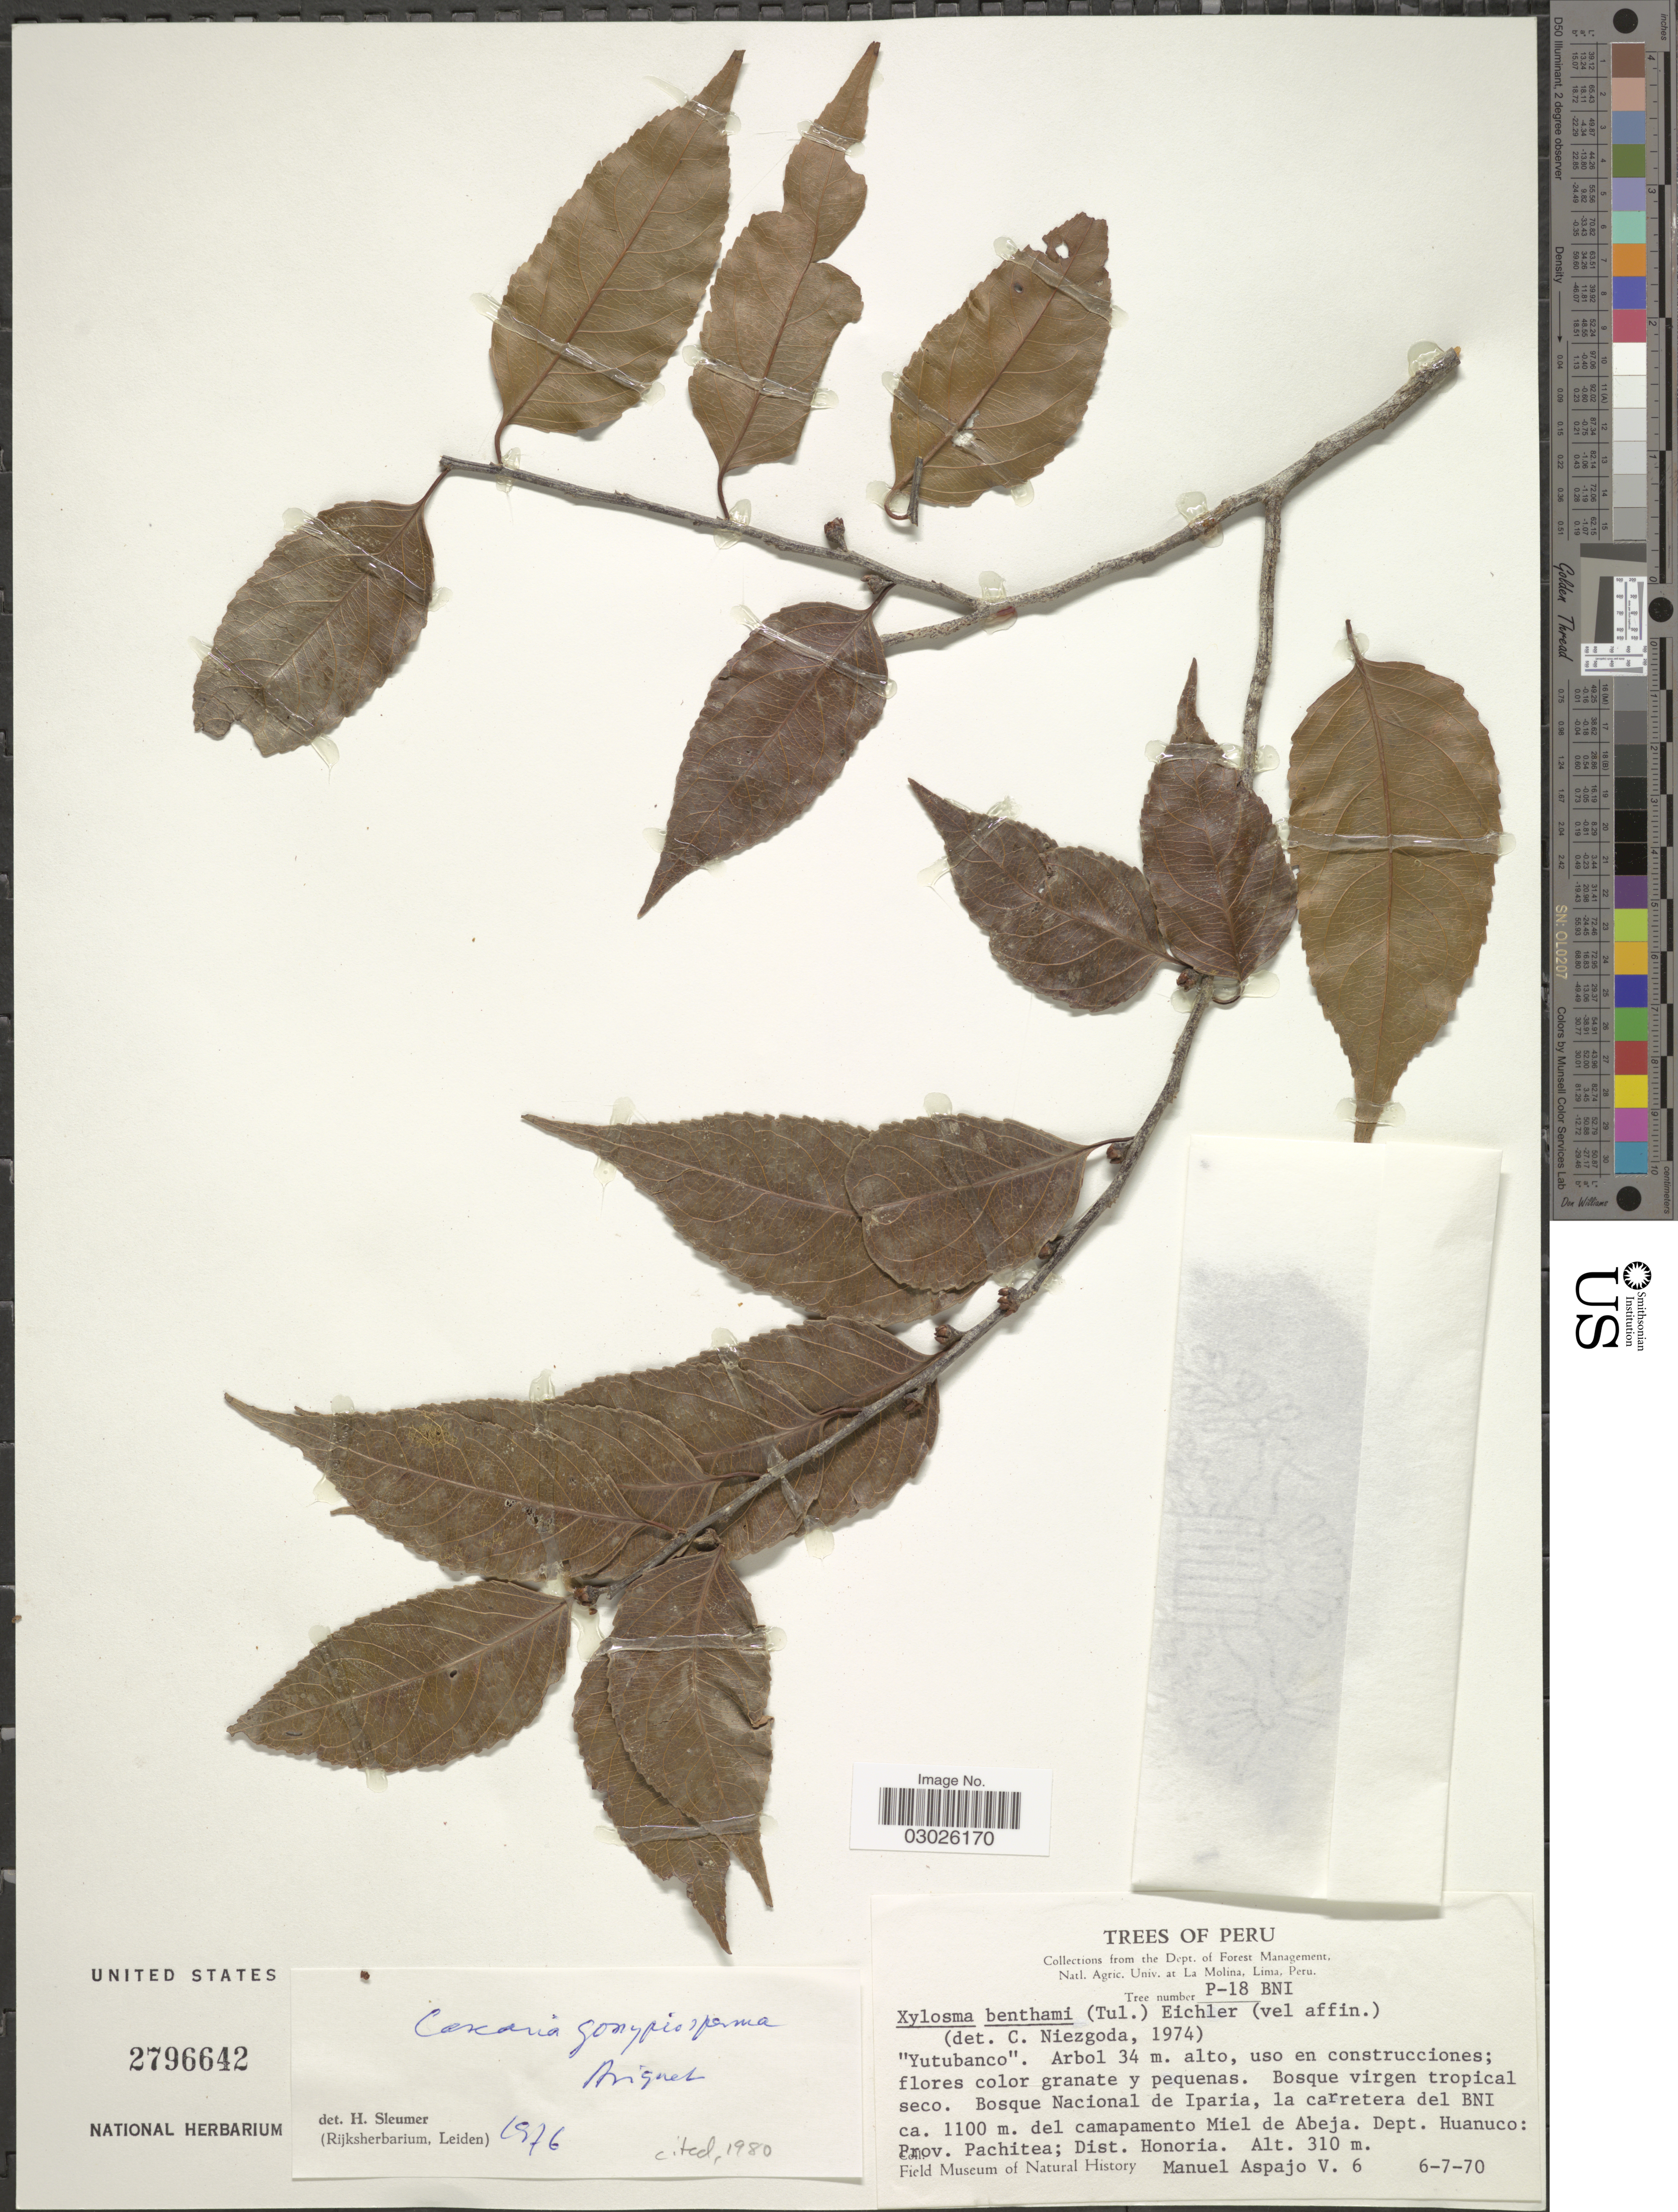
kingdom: Plantae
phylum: Tracheophyta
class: Magnoliopsida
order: Malpighiales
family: Salicaceae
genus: Casearia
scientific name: Casearia gossypiosperma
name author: Briq.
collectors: M. Aspajo V.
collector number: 6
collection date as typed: Transcribed d/m/y: 6/7/70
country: Peru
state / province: Huánuco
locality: Bosque Nacional de Iparia, la carretera del BNI del camapamento Miel de Abeja, Dept.: Huanuco: Prov. Pachitea; Dist. Honoria.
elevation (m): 310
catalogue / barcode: US 2796642